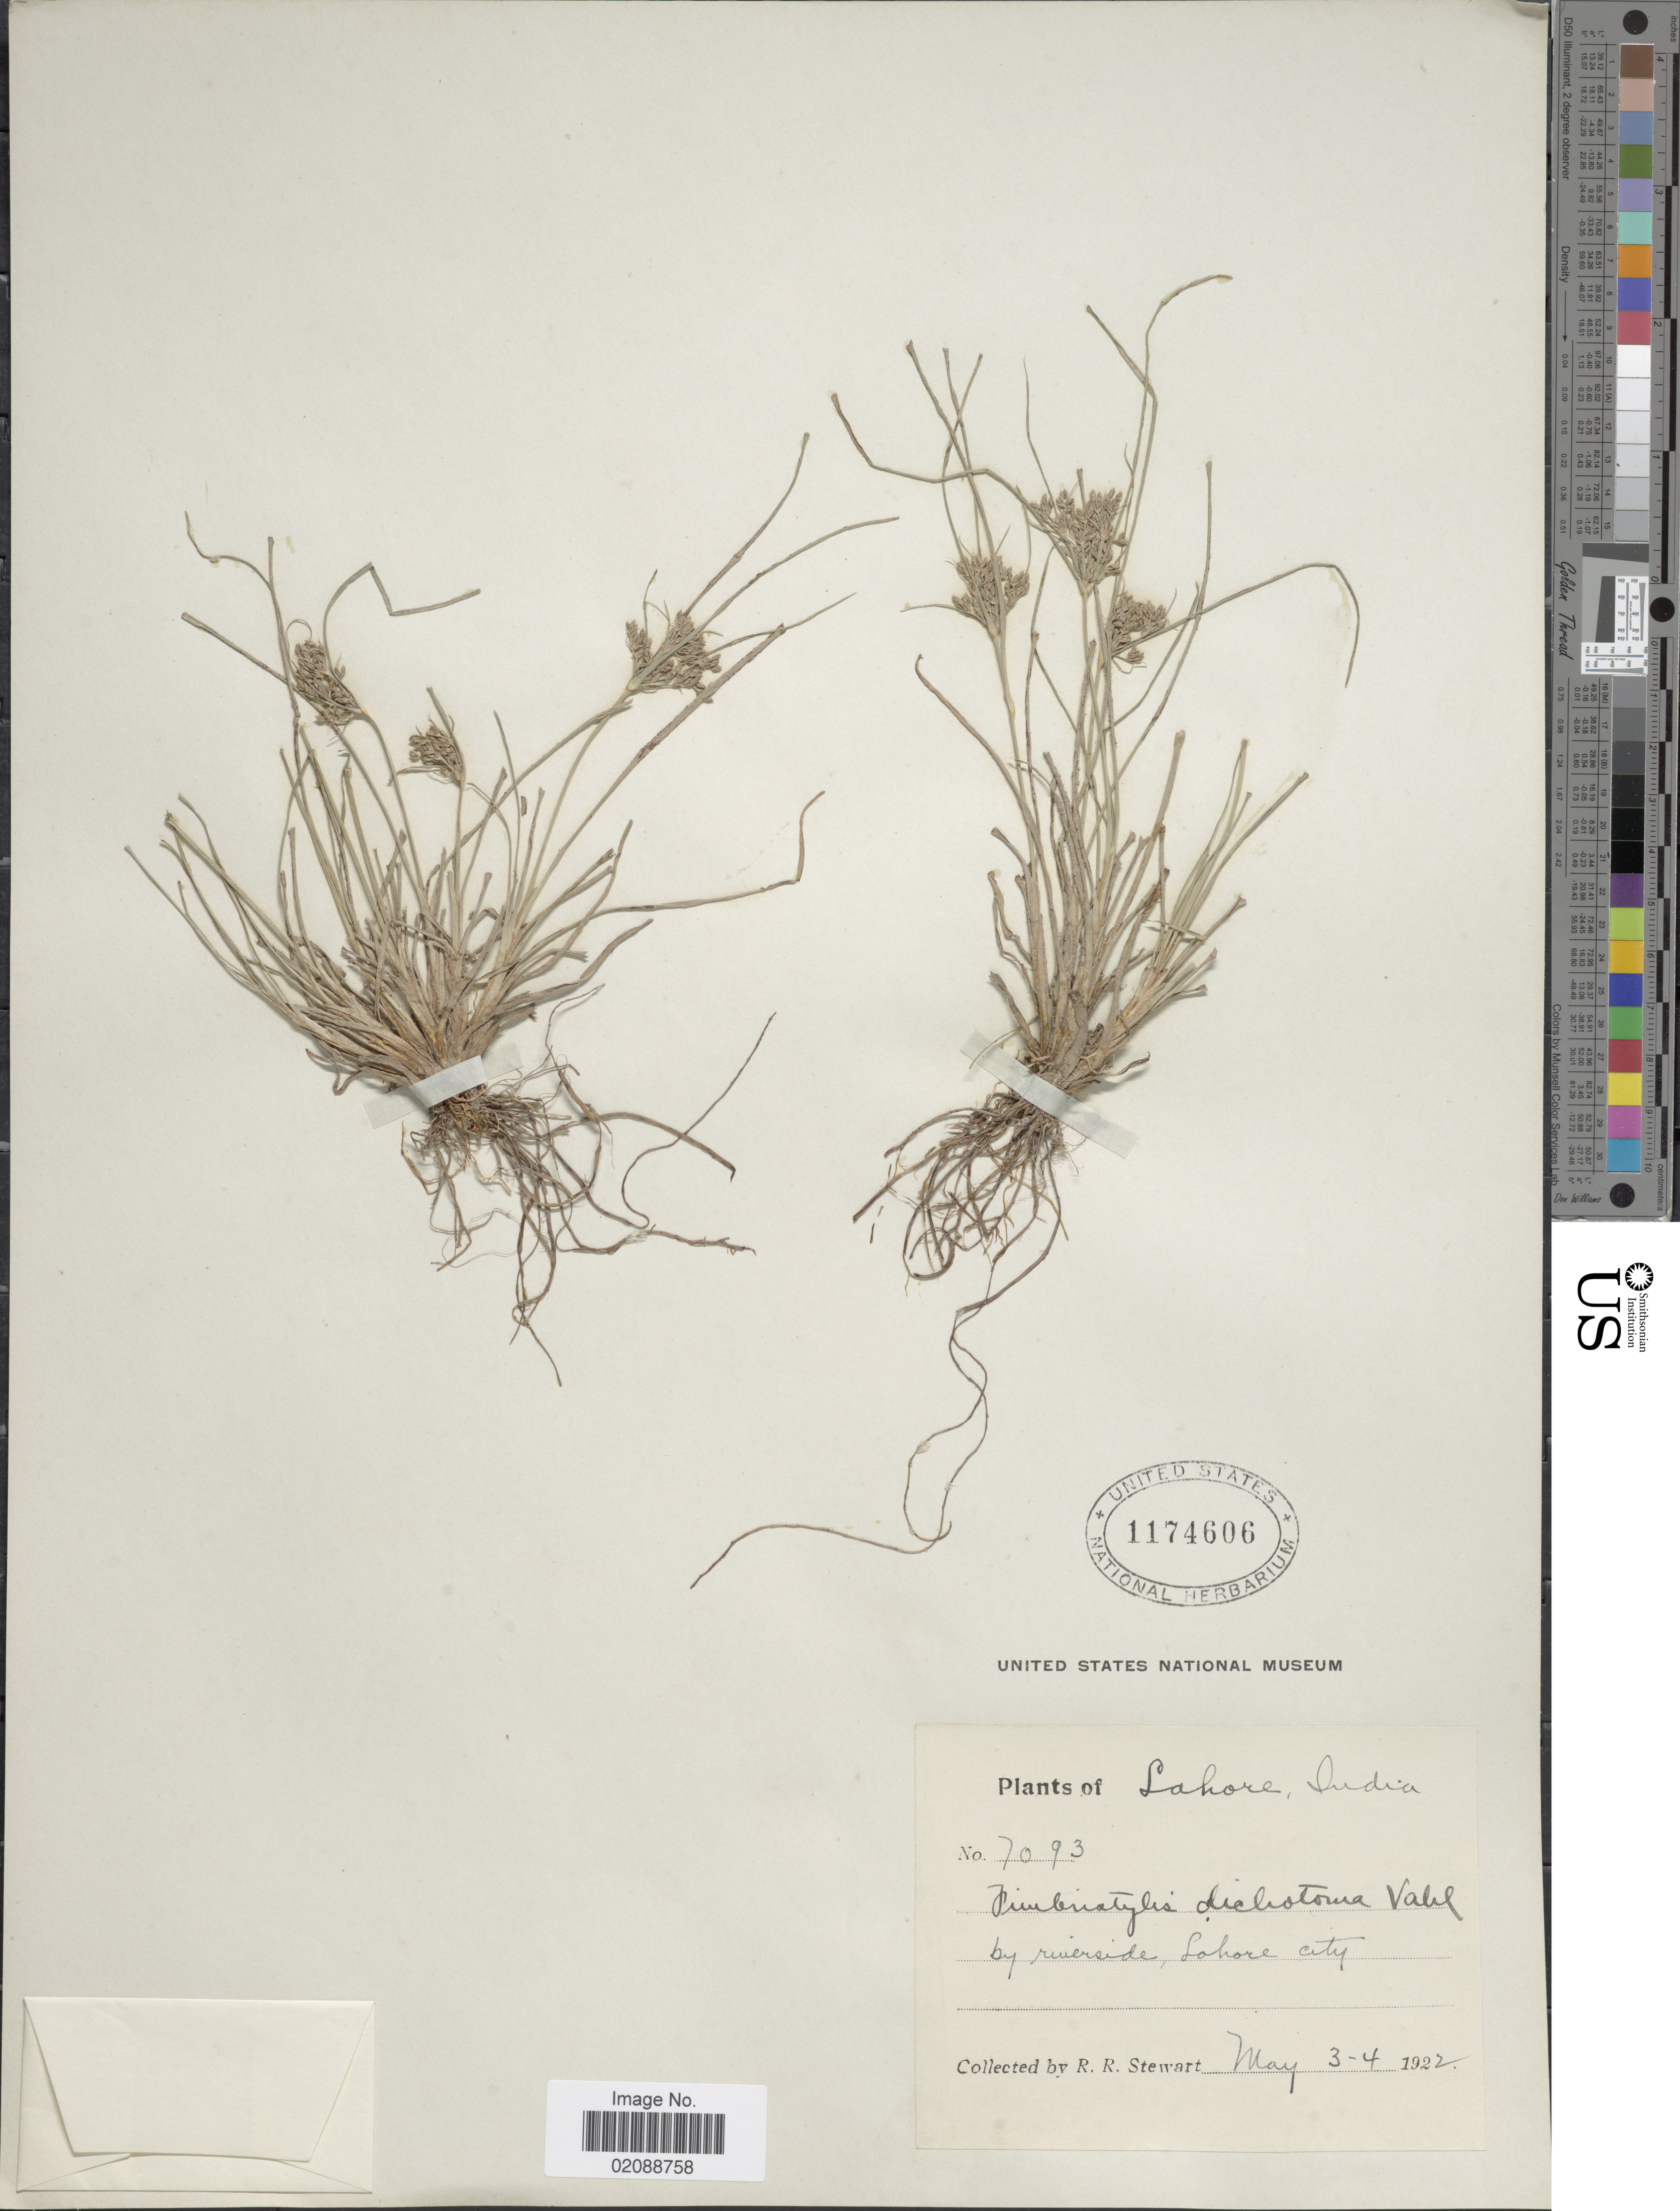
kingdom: Plantae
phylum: Tracheophyta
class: Liliopsida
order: Poales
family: Cyperaceae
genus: Fimbristylis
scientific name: Fimbristylis bisumbellata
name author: (Forssk.) Bubani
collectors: R. R. Stewart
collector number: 7093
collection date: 1922-05-03/1922-05-04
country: India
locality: Lahore, by riverside, Lahore City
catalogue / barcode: US 1174606